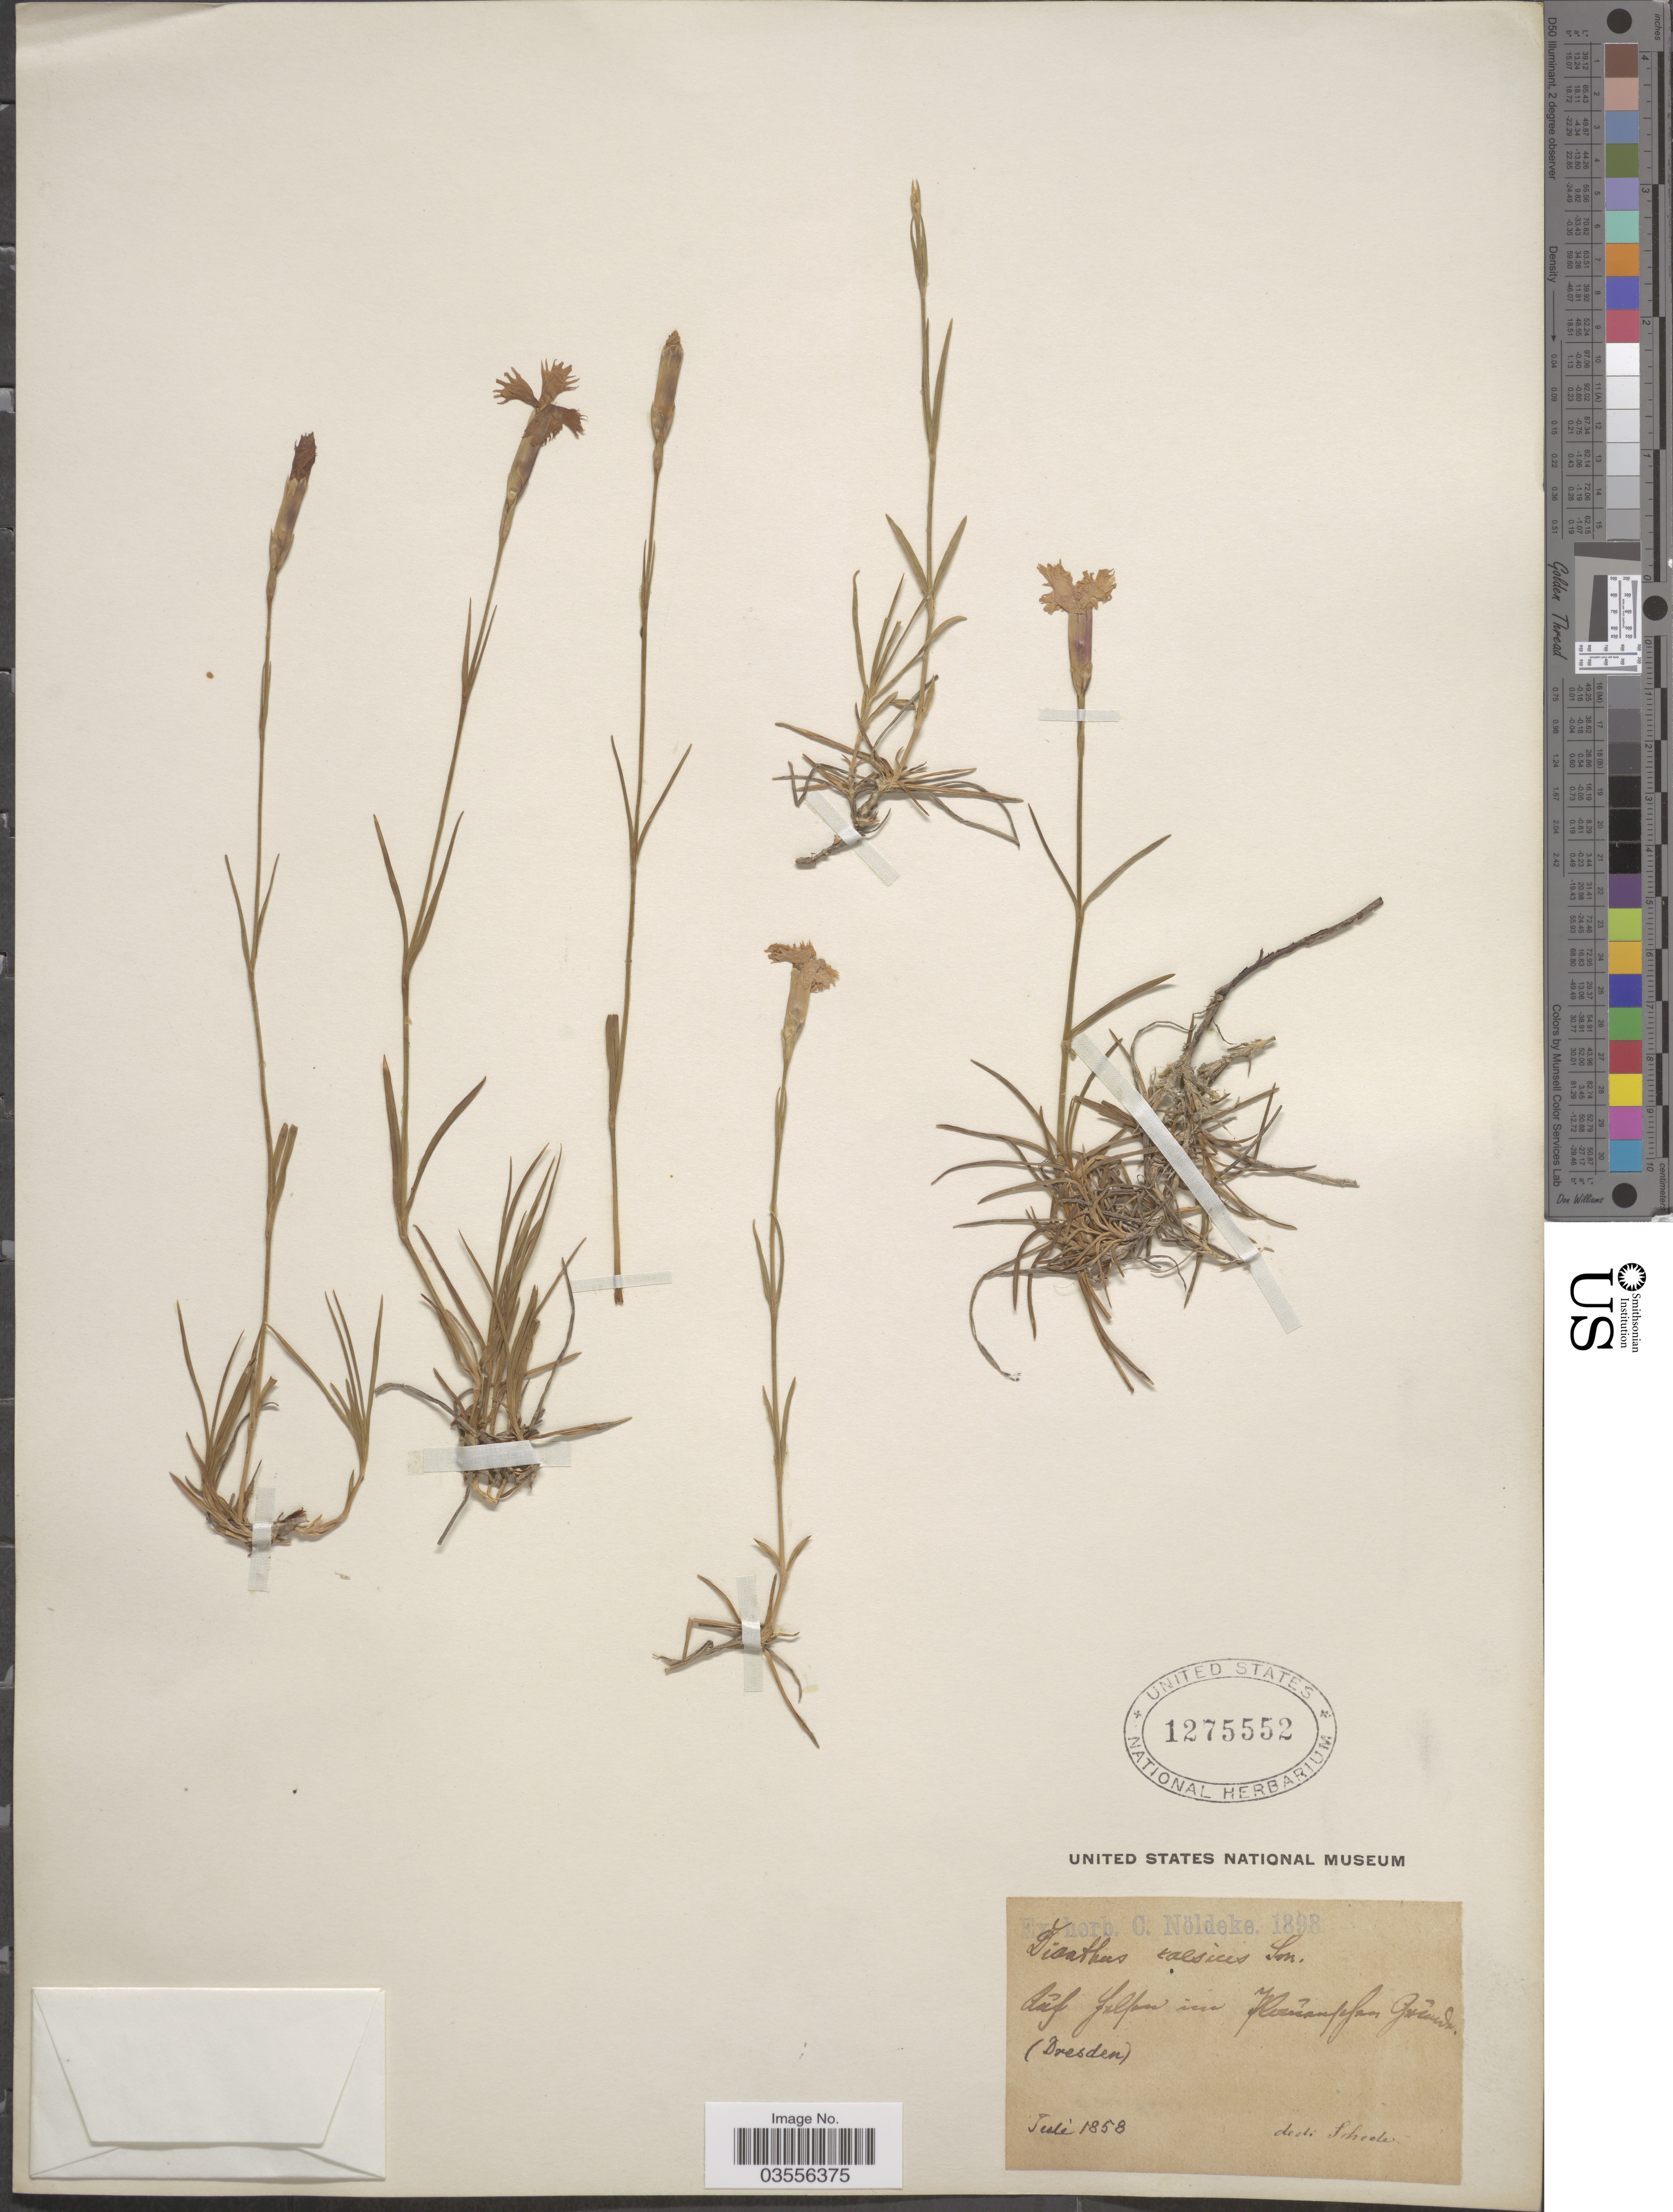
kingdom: Plantae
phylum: Tracheophyta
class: Magnoliopsida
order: Caryophyllales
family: Caryophyllaceae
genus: Dianthus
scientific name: Dianthus caesius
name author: Sm.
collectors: ex herb. C. Noldeke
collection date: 1858-07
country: Germany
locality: Aúf [illegible text] im [illegible text]. (Dresden).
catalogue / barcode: US 1275552